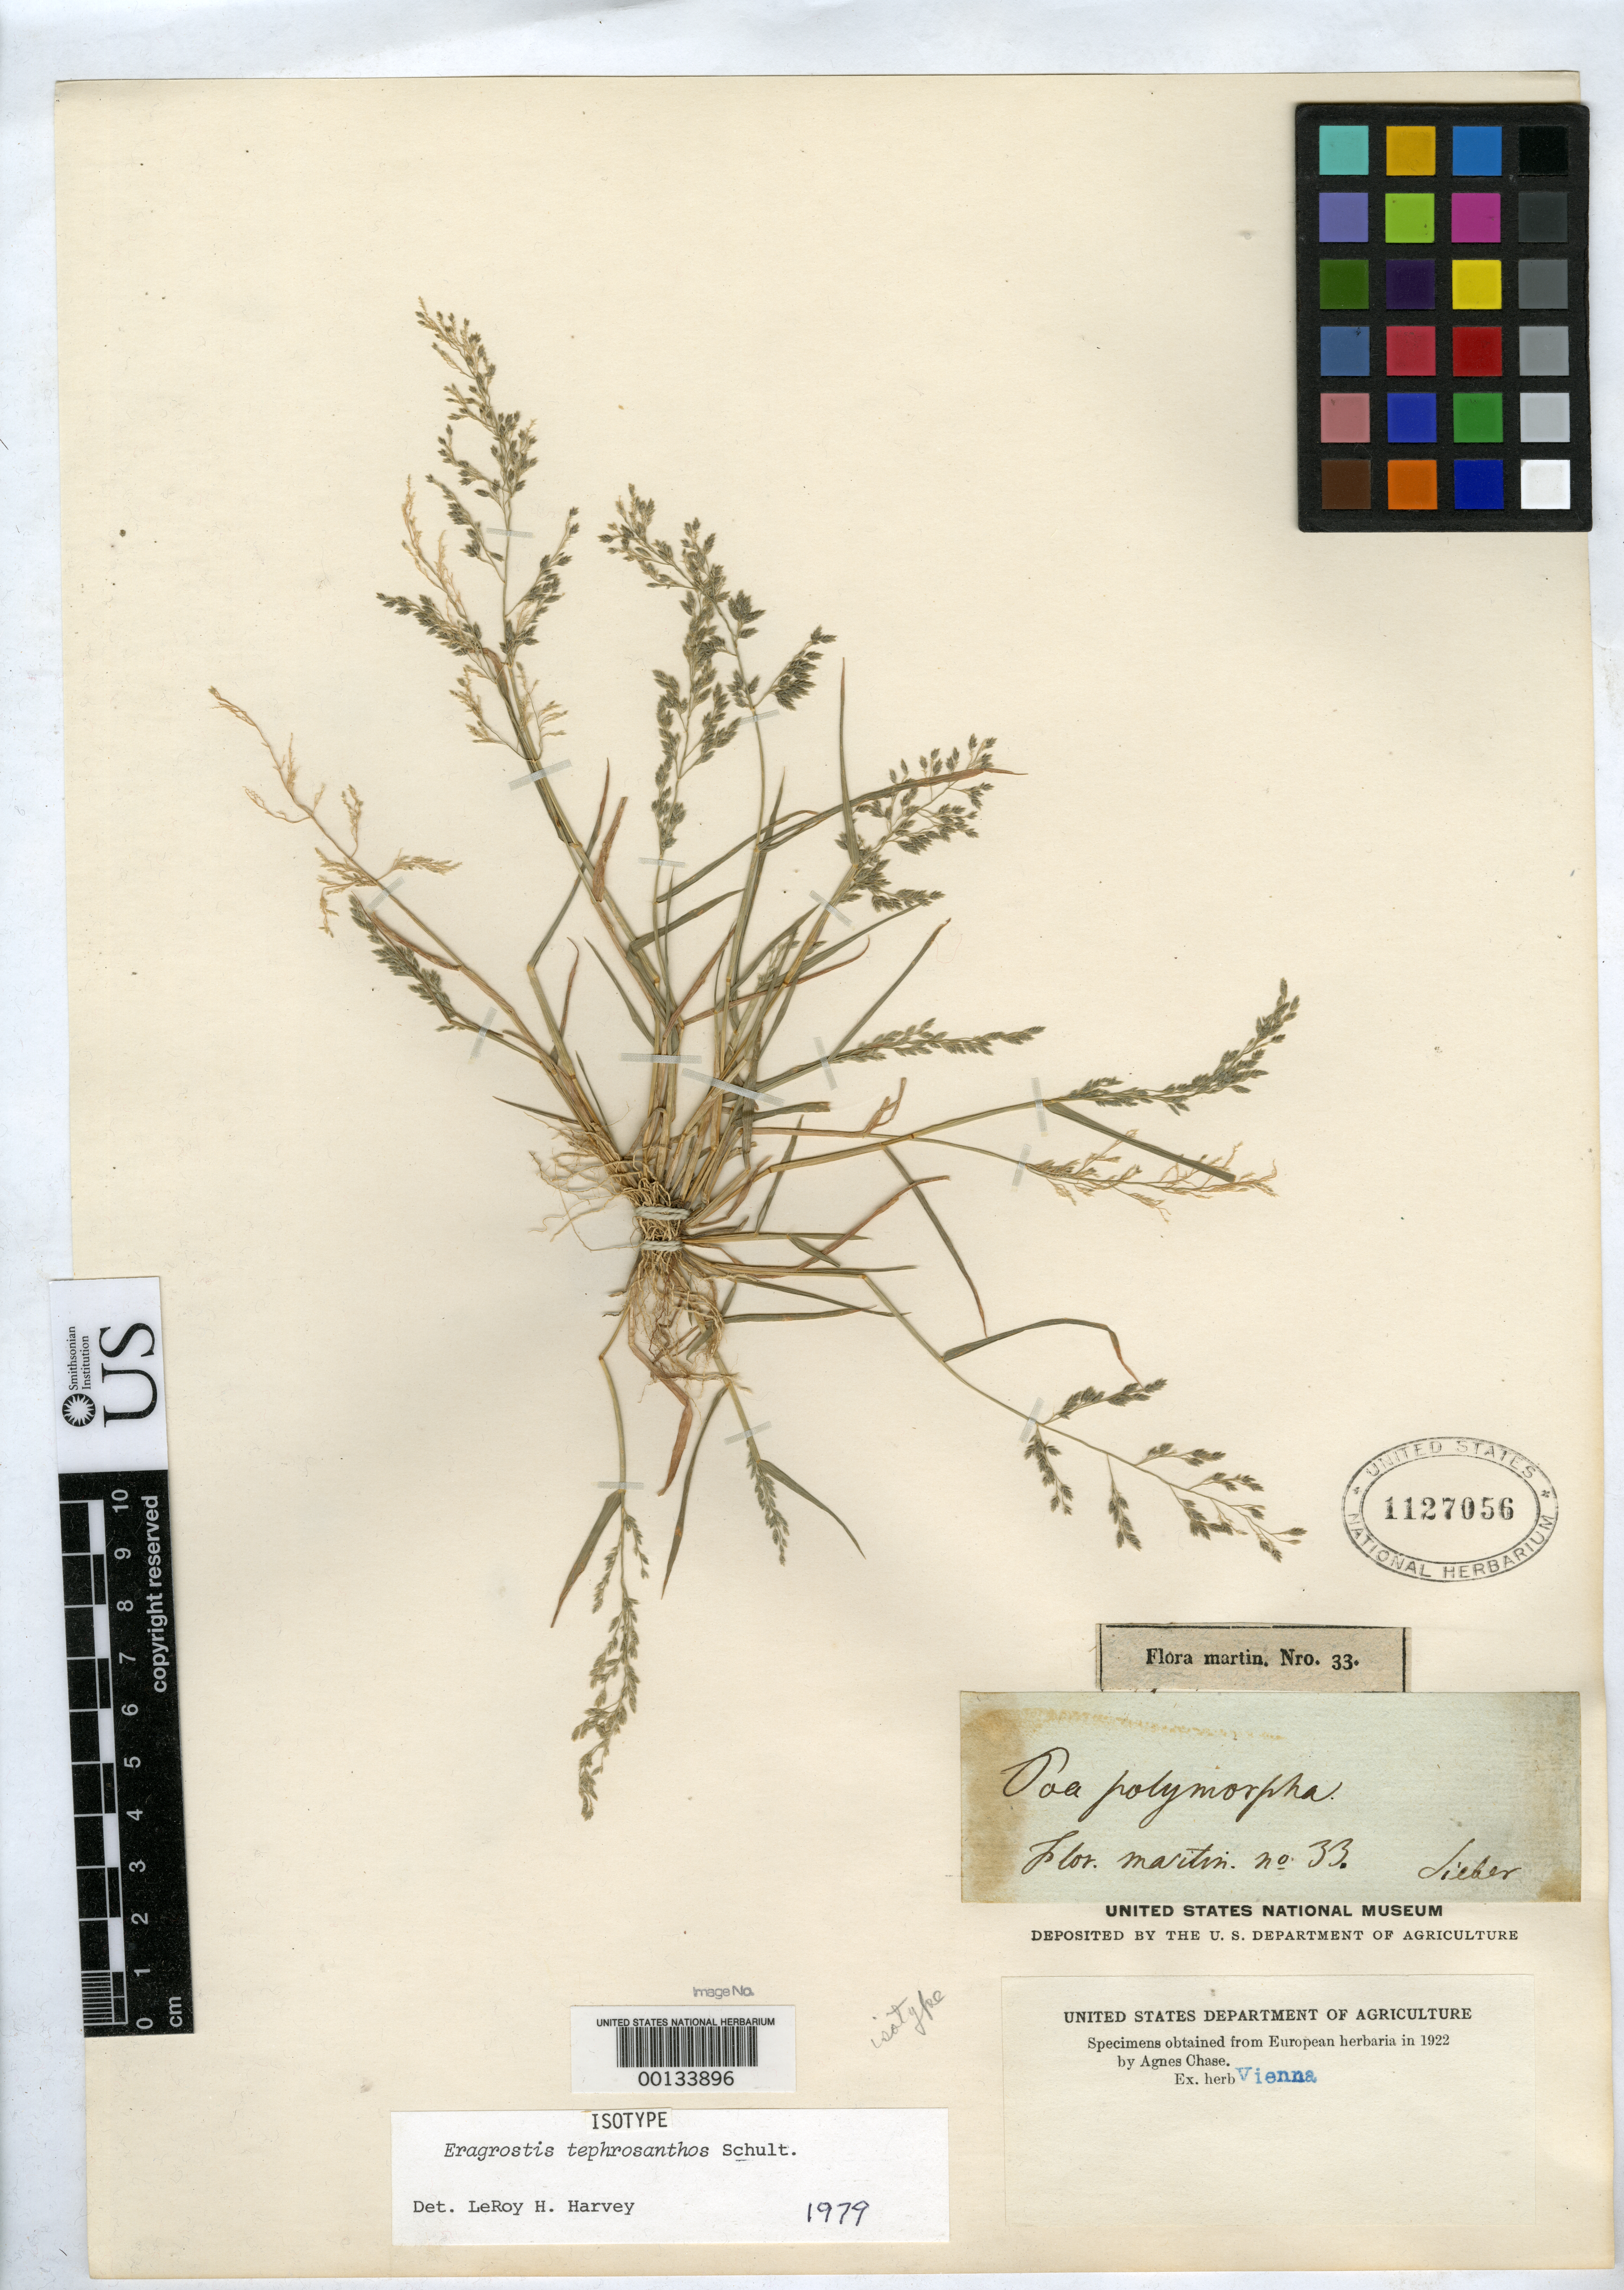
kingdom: Plantae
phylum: Tracheophyta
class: Liliopsida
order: Poales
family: Poaceae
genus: Eragrostis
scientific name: Eragrostis tephrosanthos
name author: Roem. & Schult.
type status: Isotype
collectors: F. W. Sieber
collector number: Fl. Martin. 33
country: Martinique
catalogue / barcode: US 1127056